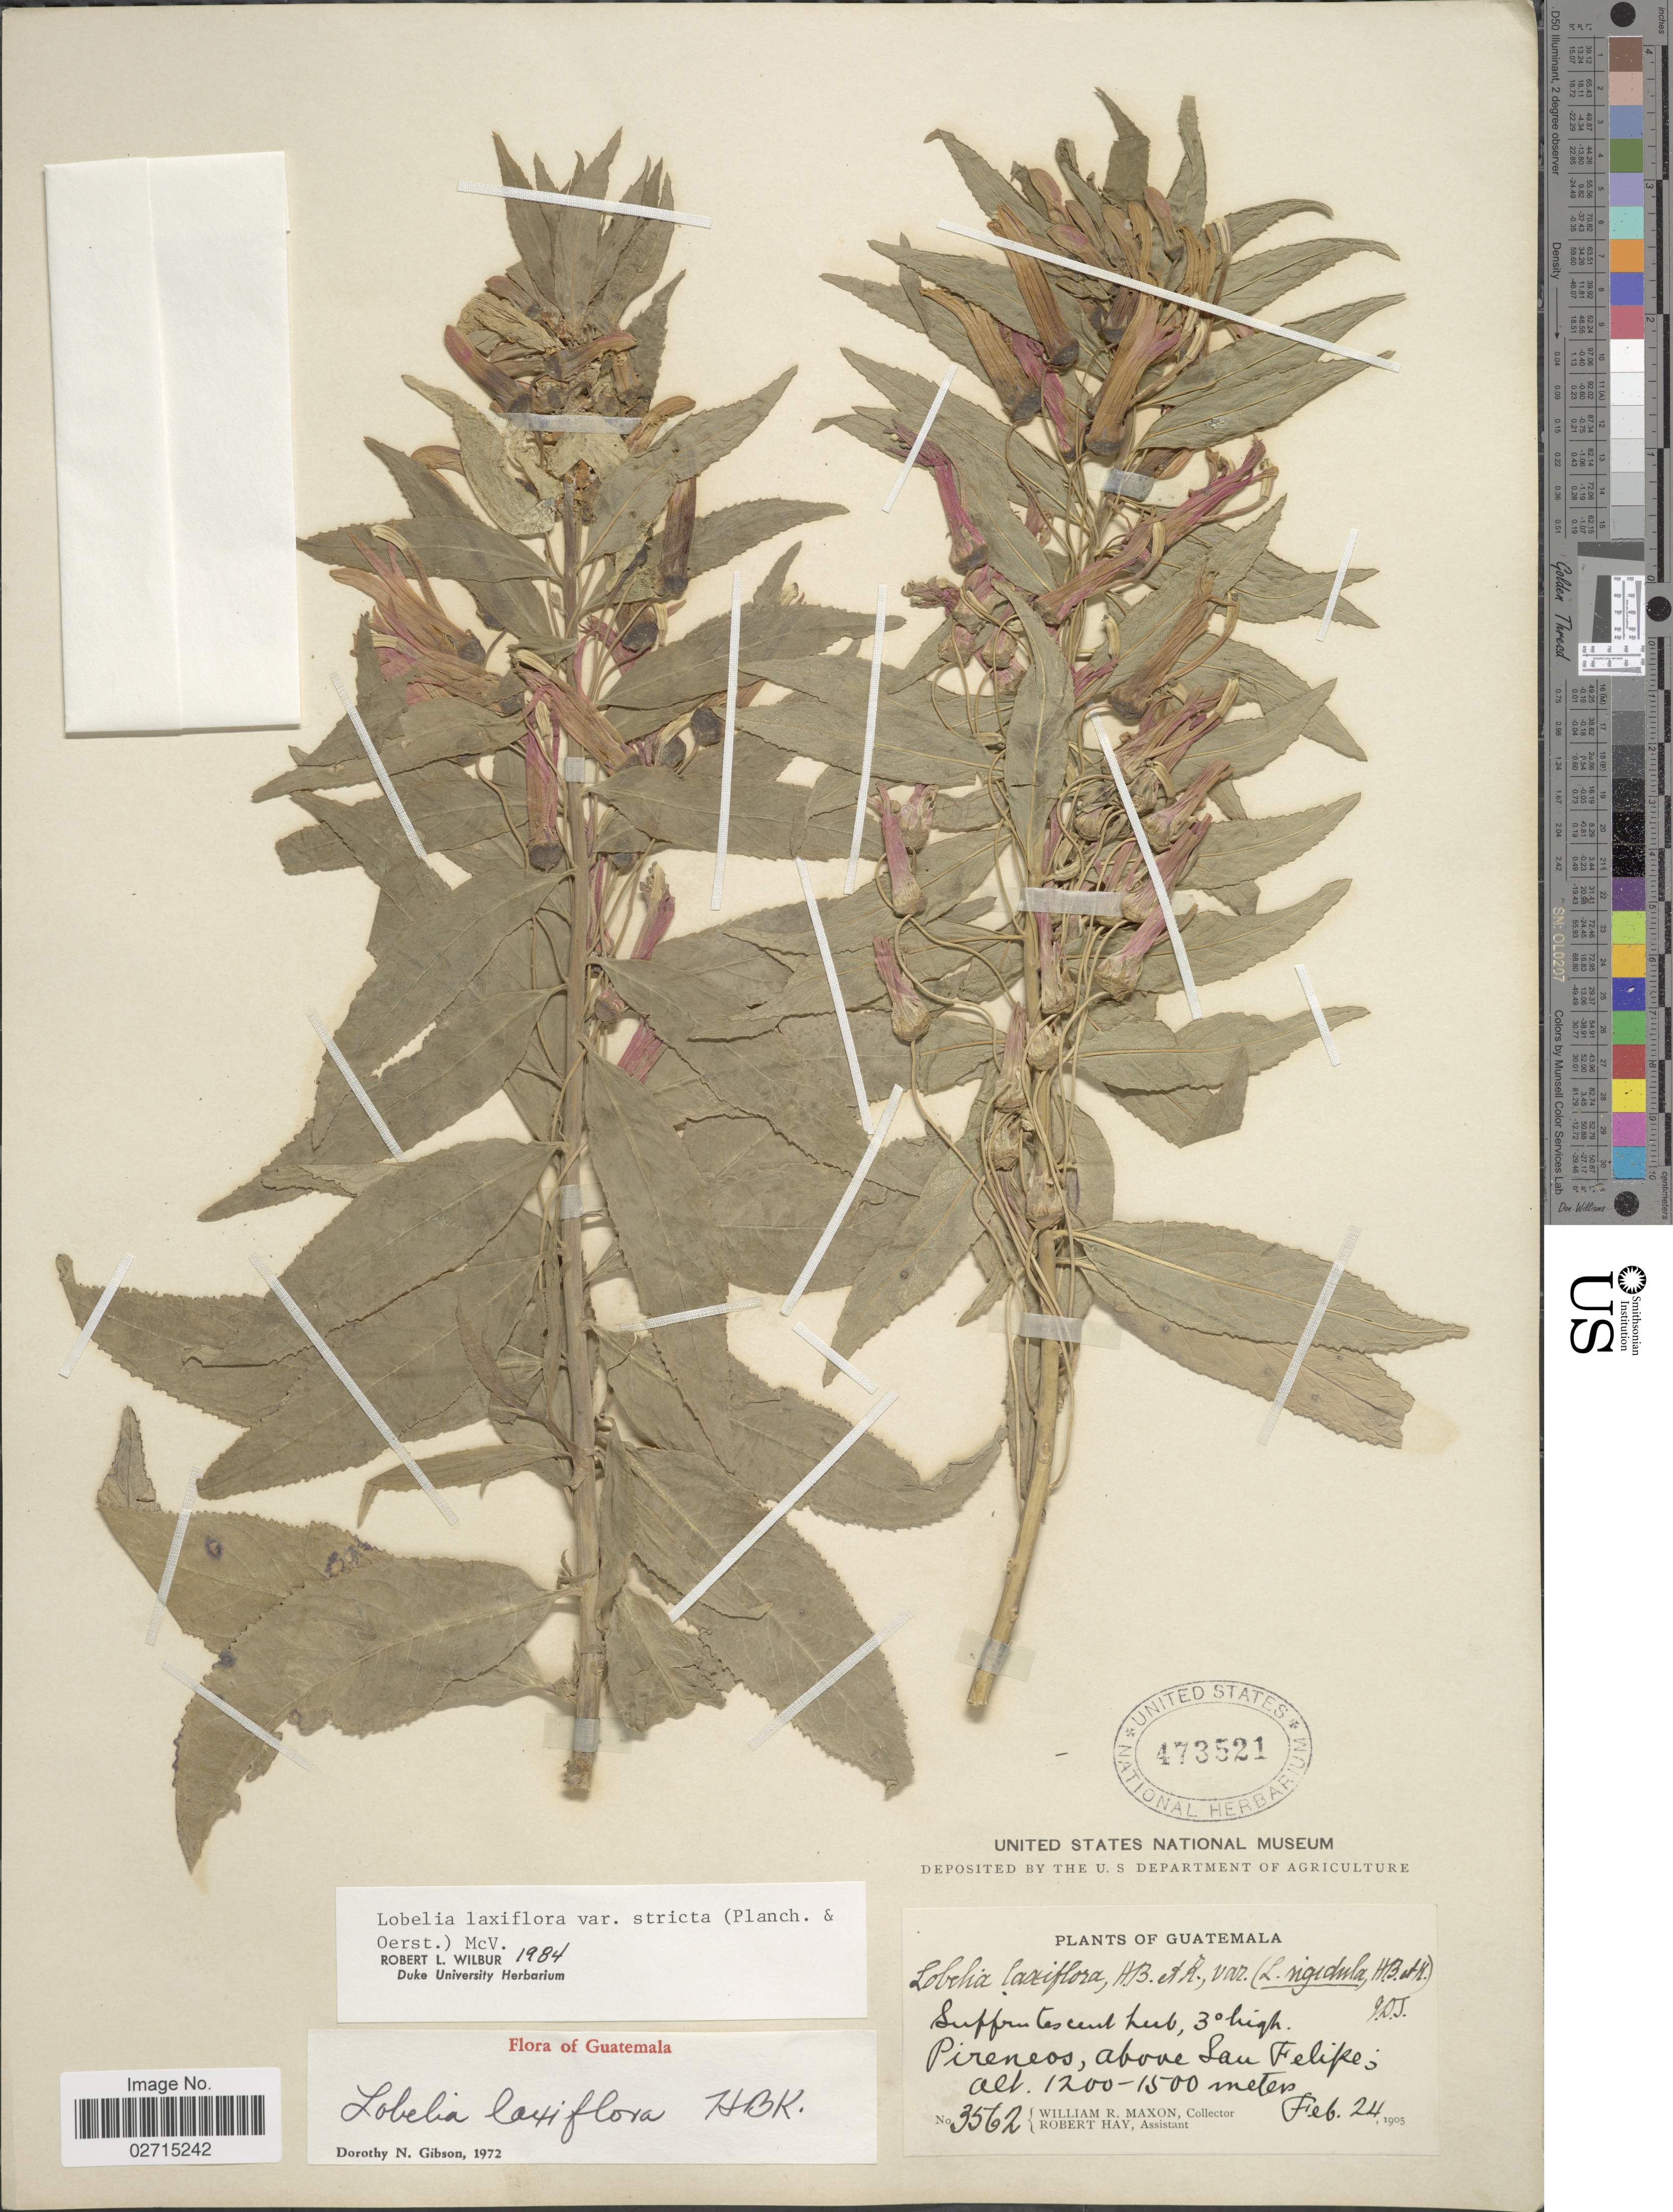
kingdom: Plantae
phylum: Tracheophyta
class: Magnoliopsida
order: Asterales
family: Campanulaceae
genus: Lobelia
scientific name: Lobelia laxiflora var. stricta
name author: (Planch. & Oerst.) McVaugh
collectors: W. R. Maxon & R. Hay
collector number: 3562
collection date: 1905-02-24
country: Guatemala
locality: Pireneos, above San Felipe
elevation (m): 1200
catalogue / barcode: US 473521